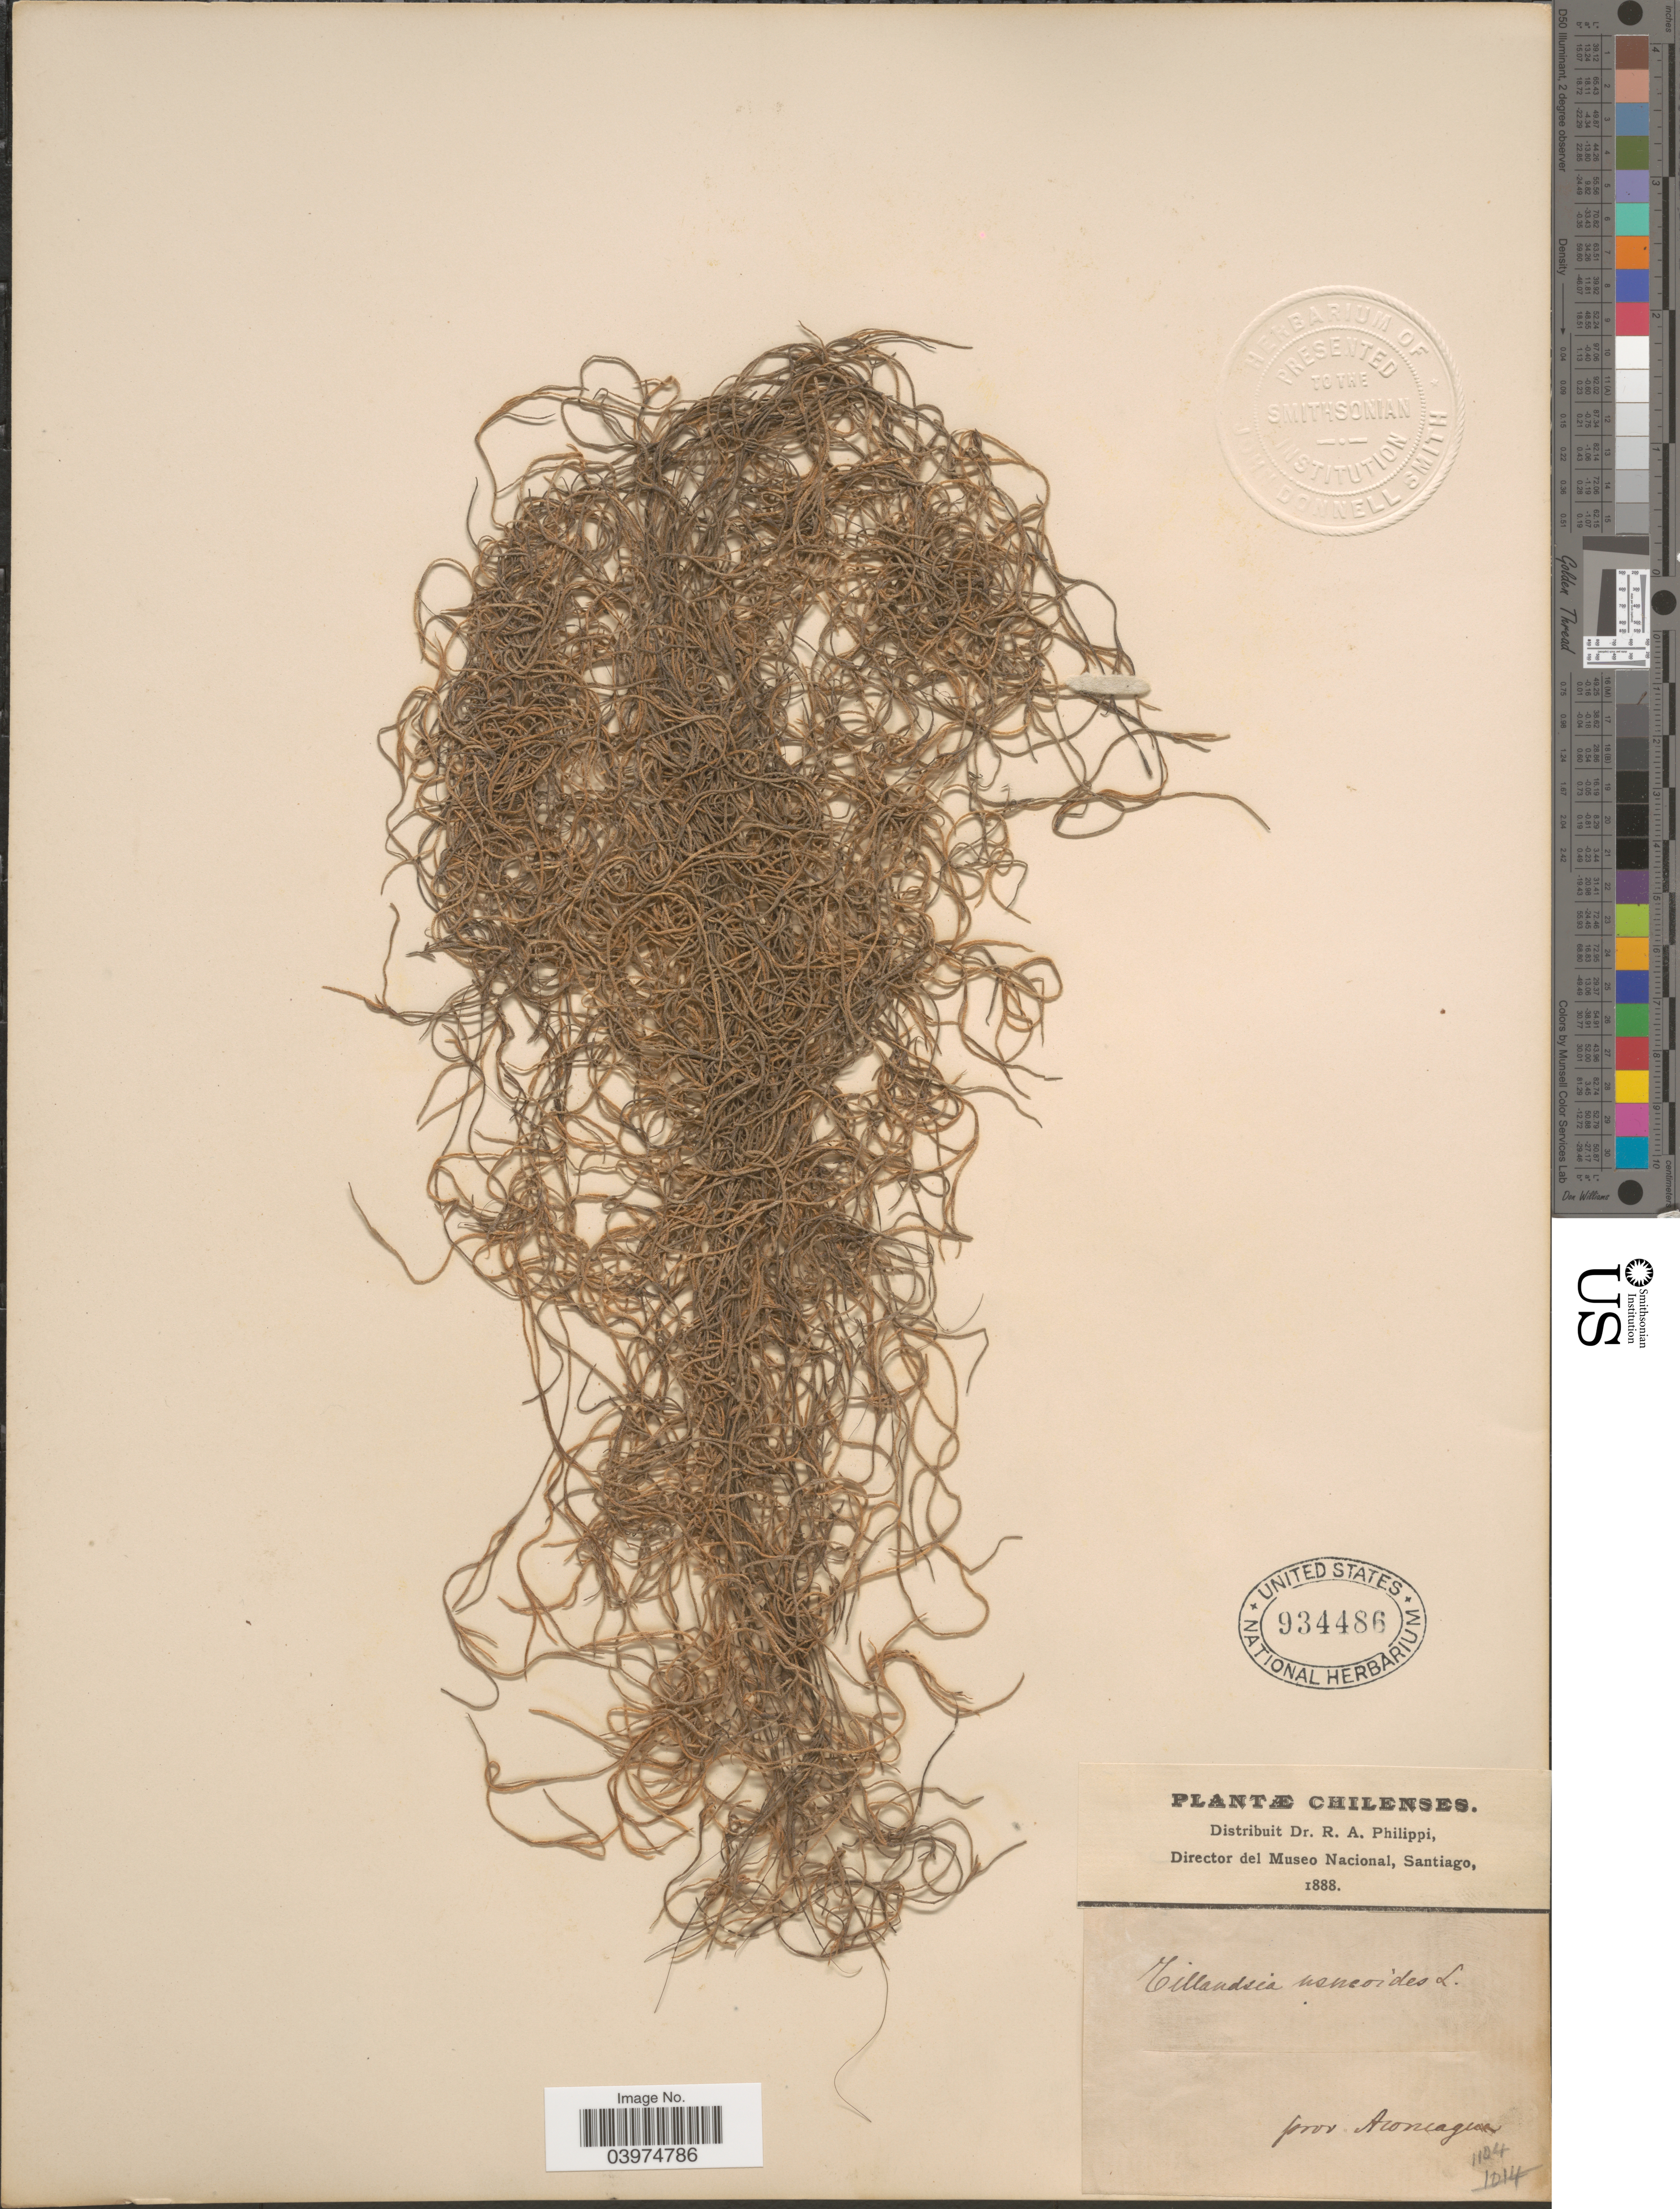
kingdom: Plantae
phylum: Tracheophyta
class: Liliopsida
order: Poales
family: Bromeliaceae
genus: Tillandsia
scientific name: Tillandsia usneoides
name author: (L.) L.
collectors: ex. herb. R.A. Philippi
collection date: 1888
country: Chile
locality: Prope Aconcagua.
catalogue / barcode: US 934486